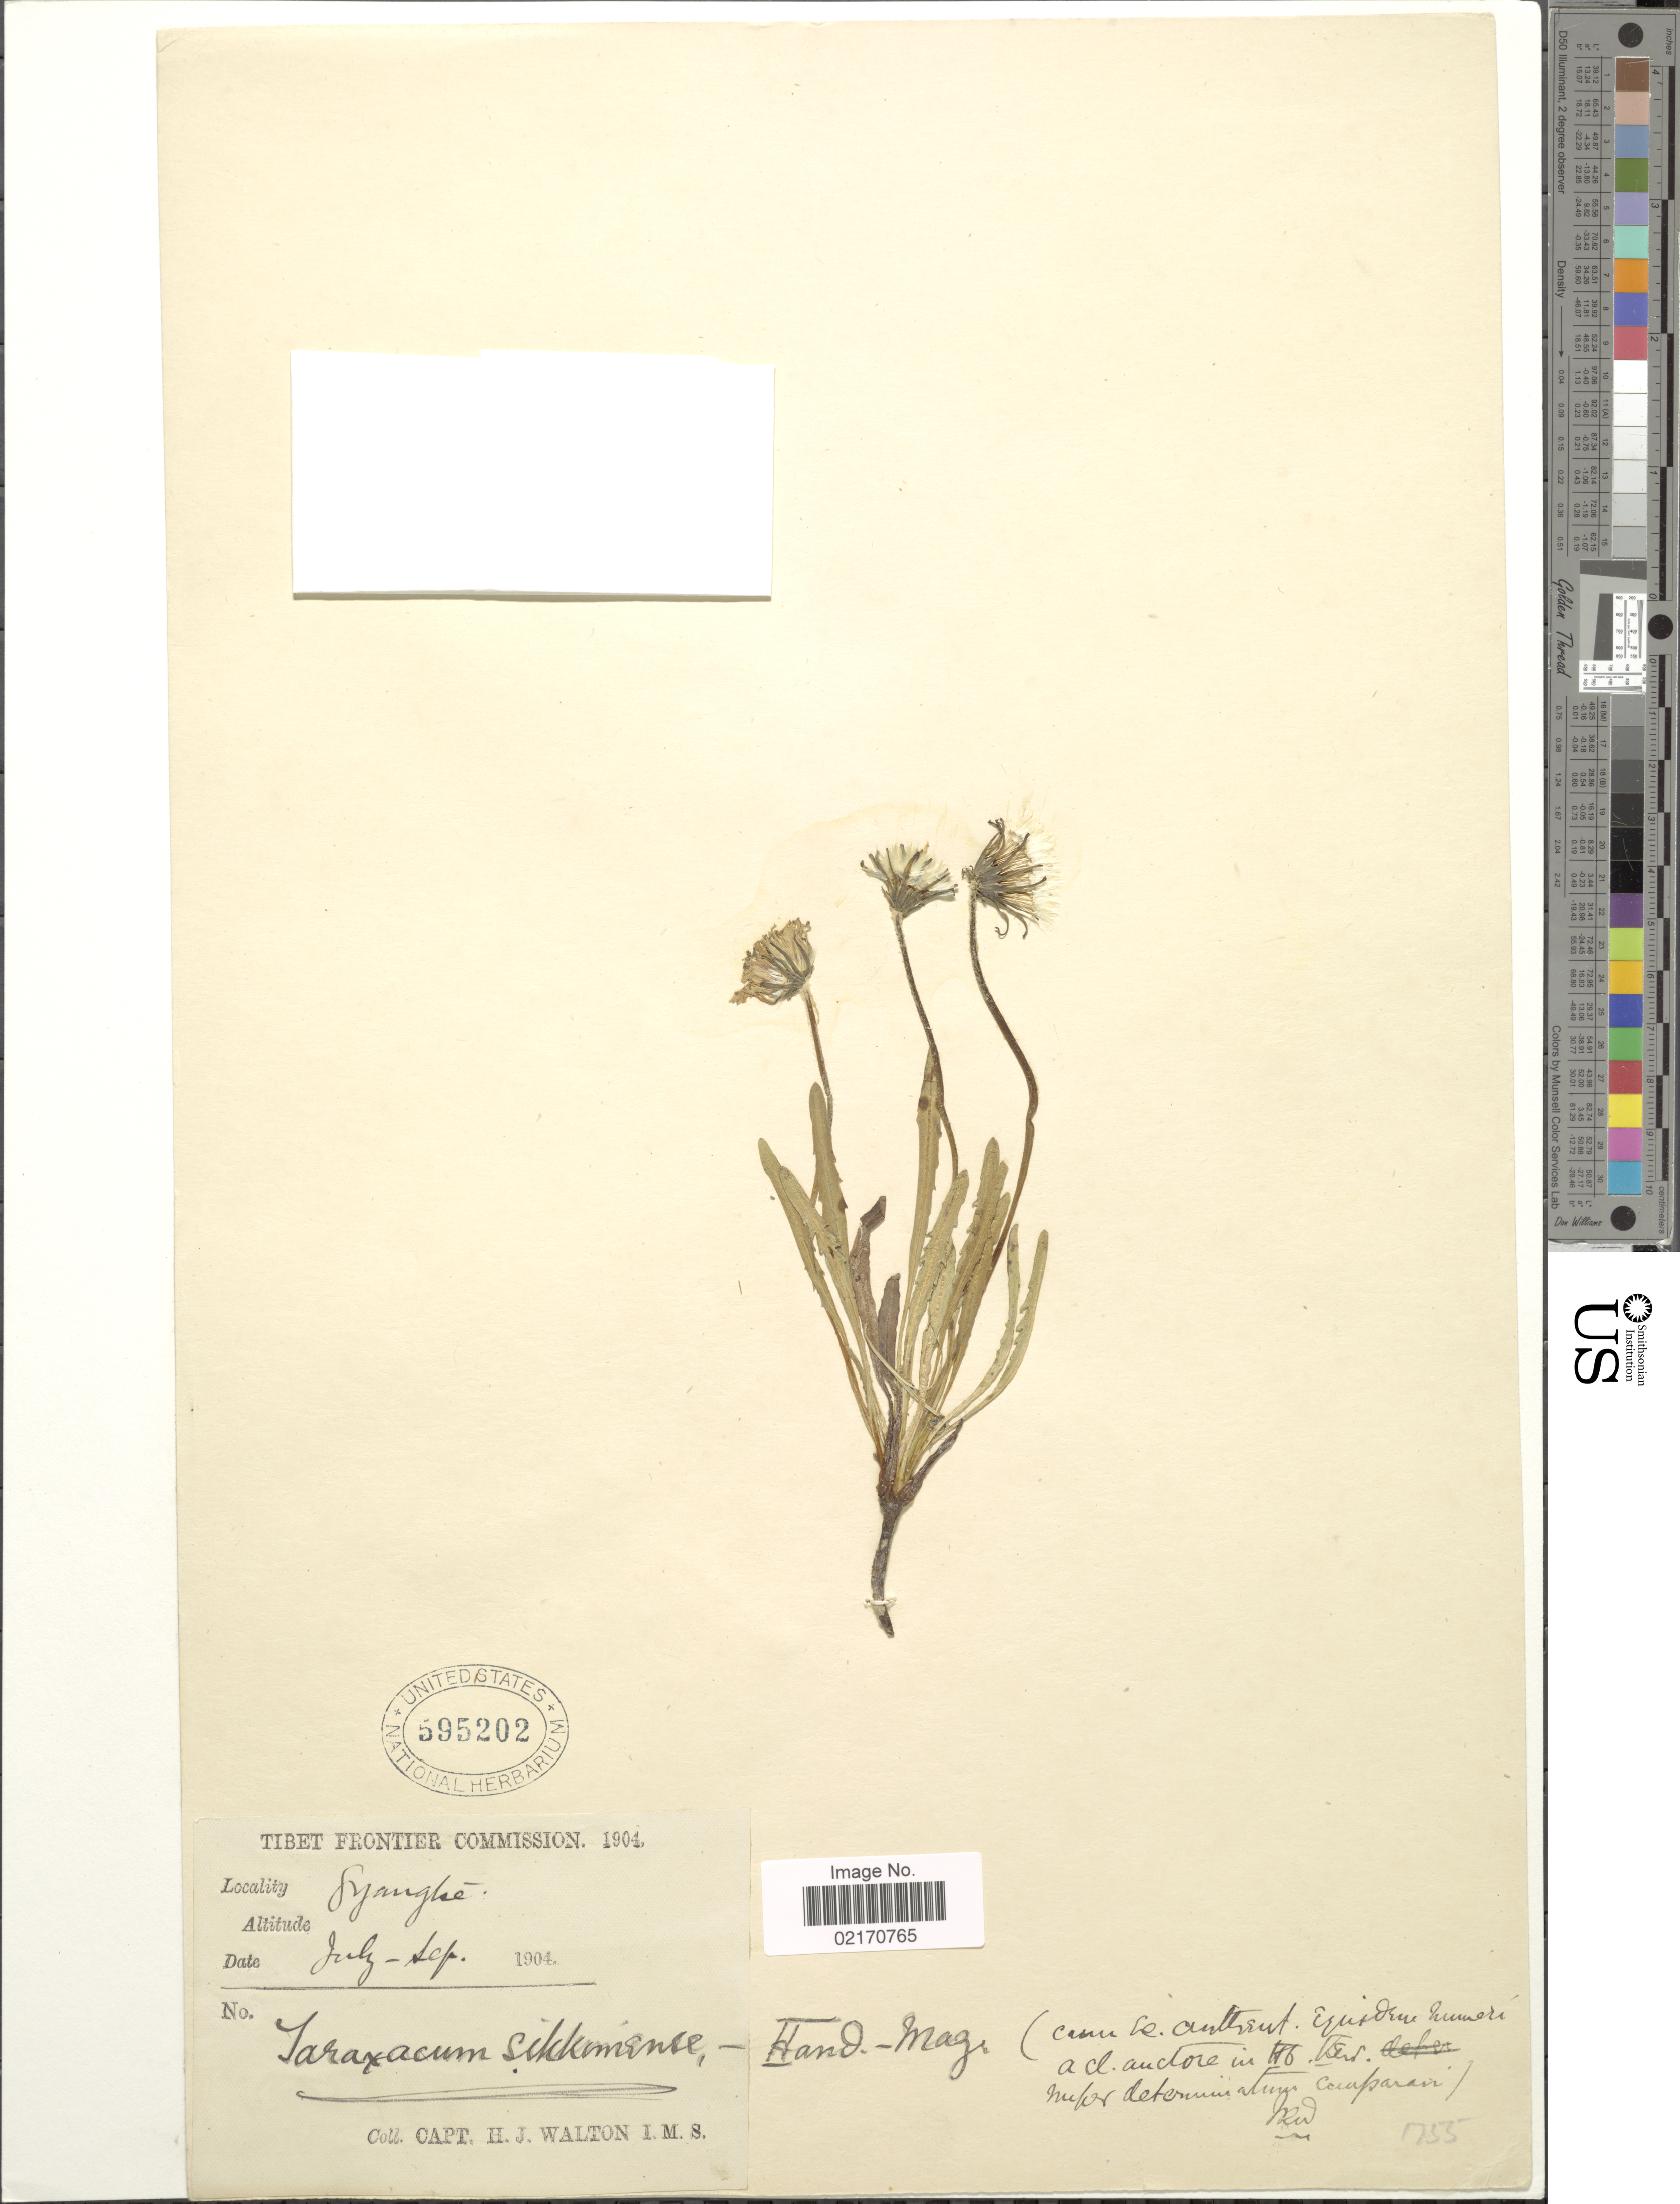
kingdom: Plantae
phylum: Tracheophyta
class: Magnoliopsida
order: Asterales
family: Asteraceae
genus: Taraxacum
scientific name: Taraxacum sikkimense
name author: Hand.-Mazz.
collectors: H. Walton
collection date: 1904-07/1904-09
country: China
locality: Gyangtse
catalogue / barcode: US 595202